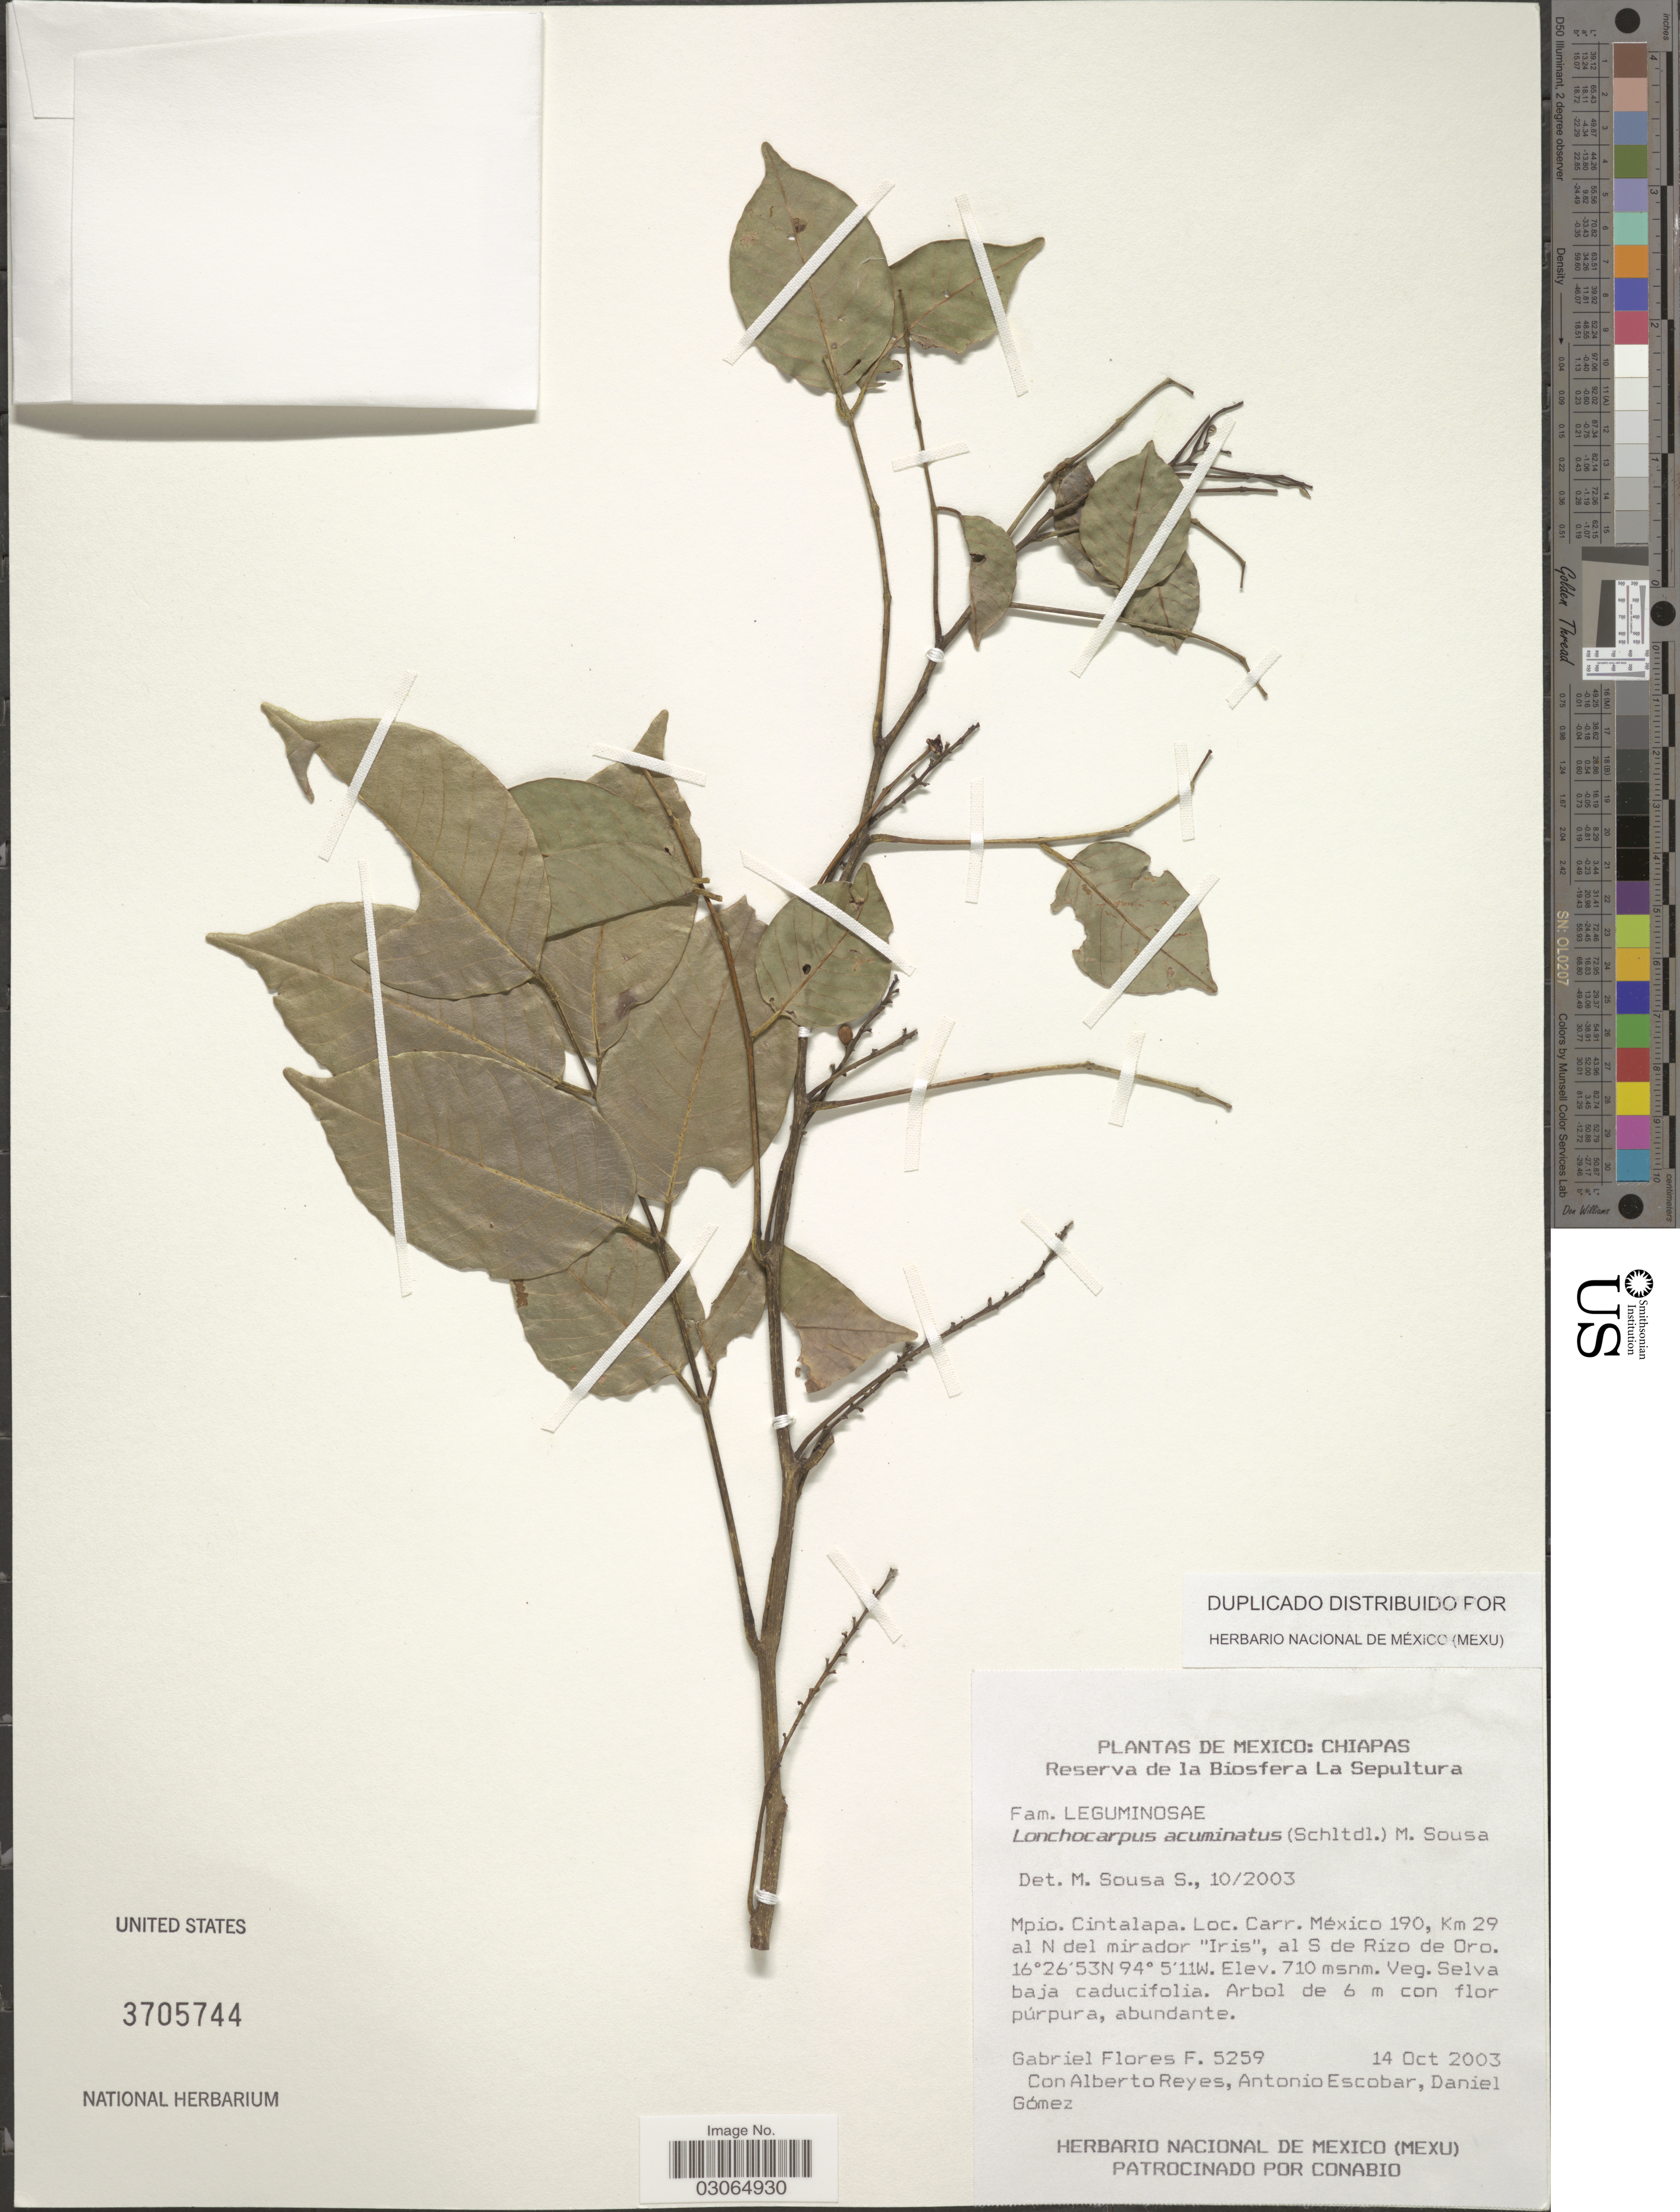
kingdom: Plantae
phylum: Tracheophyta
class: Magnoliopsida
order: Fabales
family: Fabaceae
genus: Lonchocarpus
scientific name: Lonchocarpus acuminatus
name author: (Schltdl.) M. Sousa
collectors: G. Flores F., A. Reyes, A. Escobar & D. Gomez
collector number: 5259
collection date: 2003-10-14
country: Mexico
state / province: Chiapas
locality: Mpio. Cintalapa. Carr. México 190, Km 29 al N del mirador "Iris", al S de Rizo de Oro.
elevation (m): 710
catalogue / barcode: US 2705744